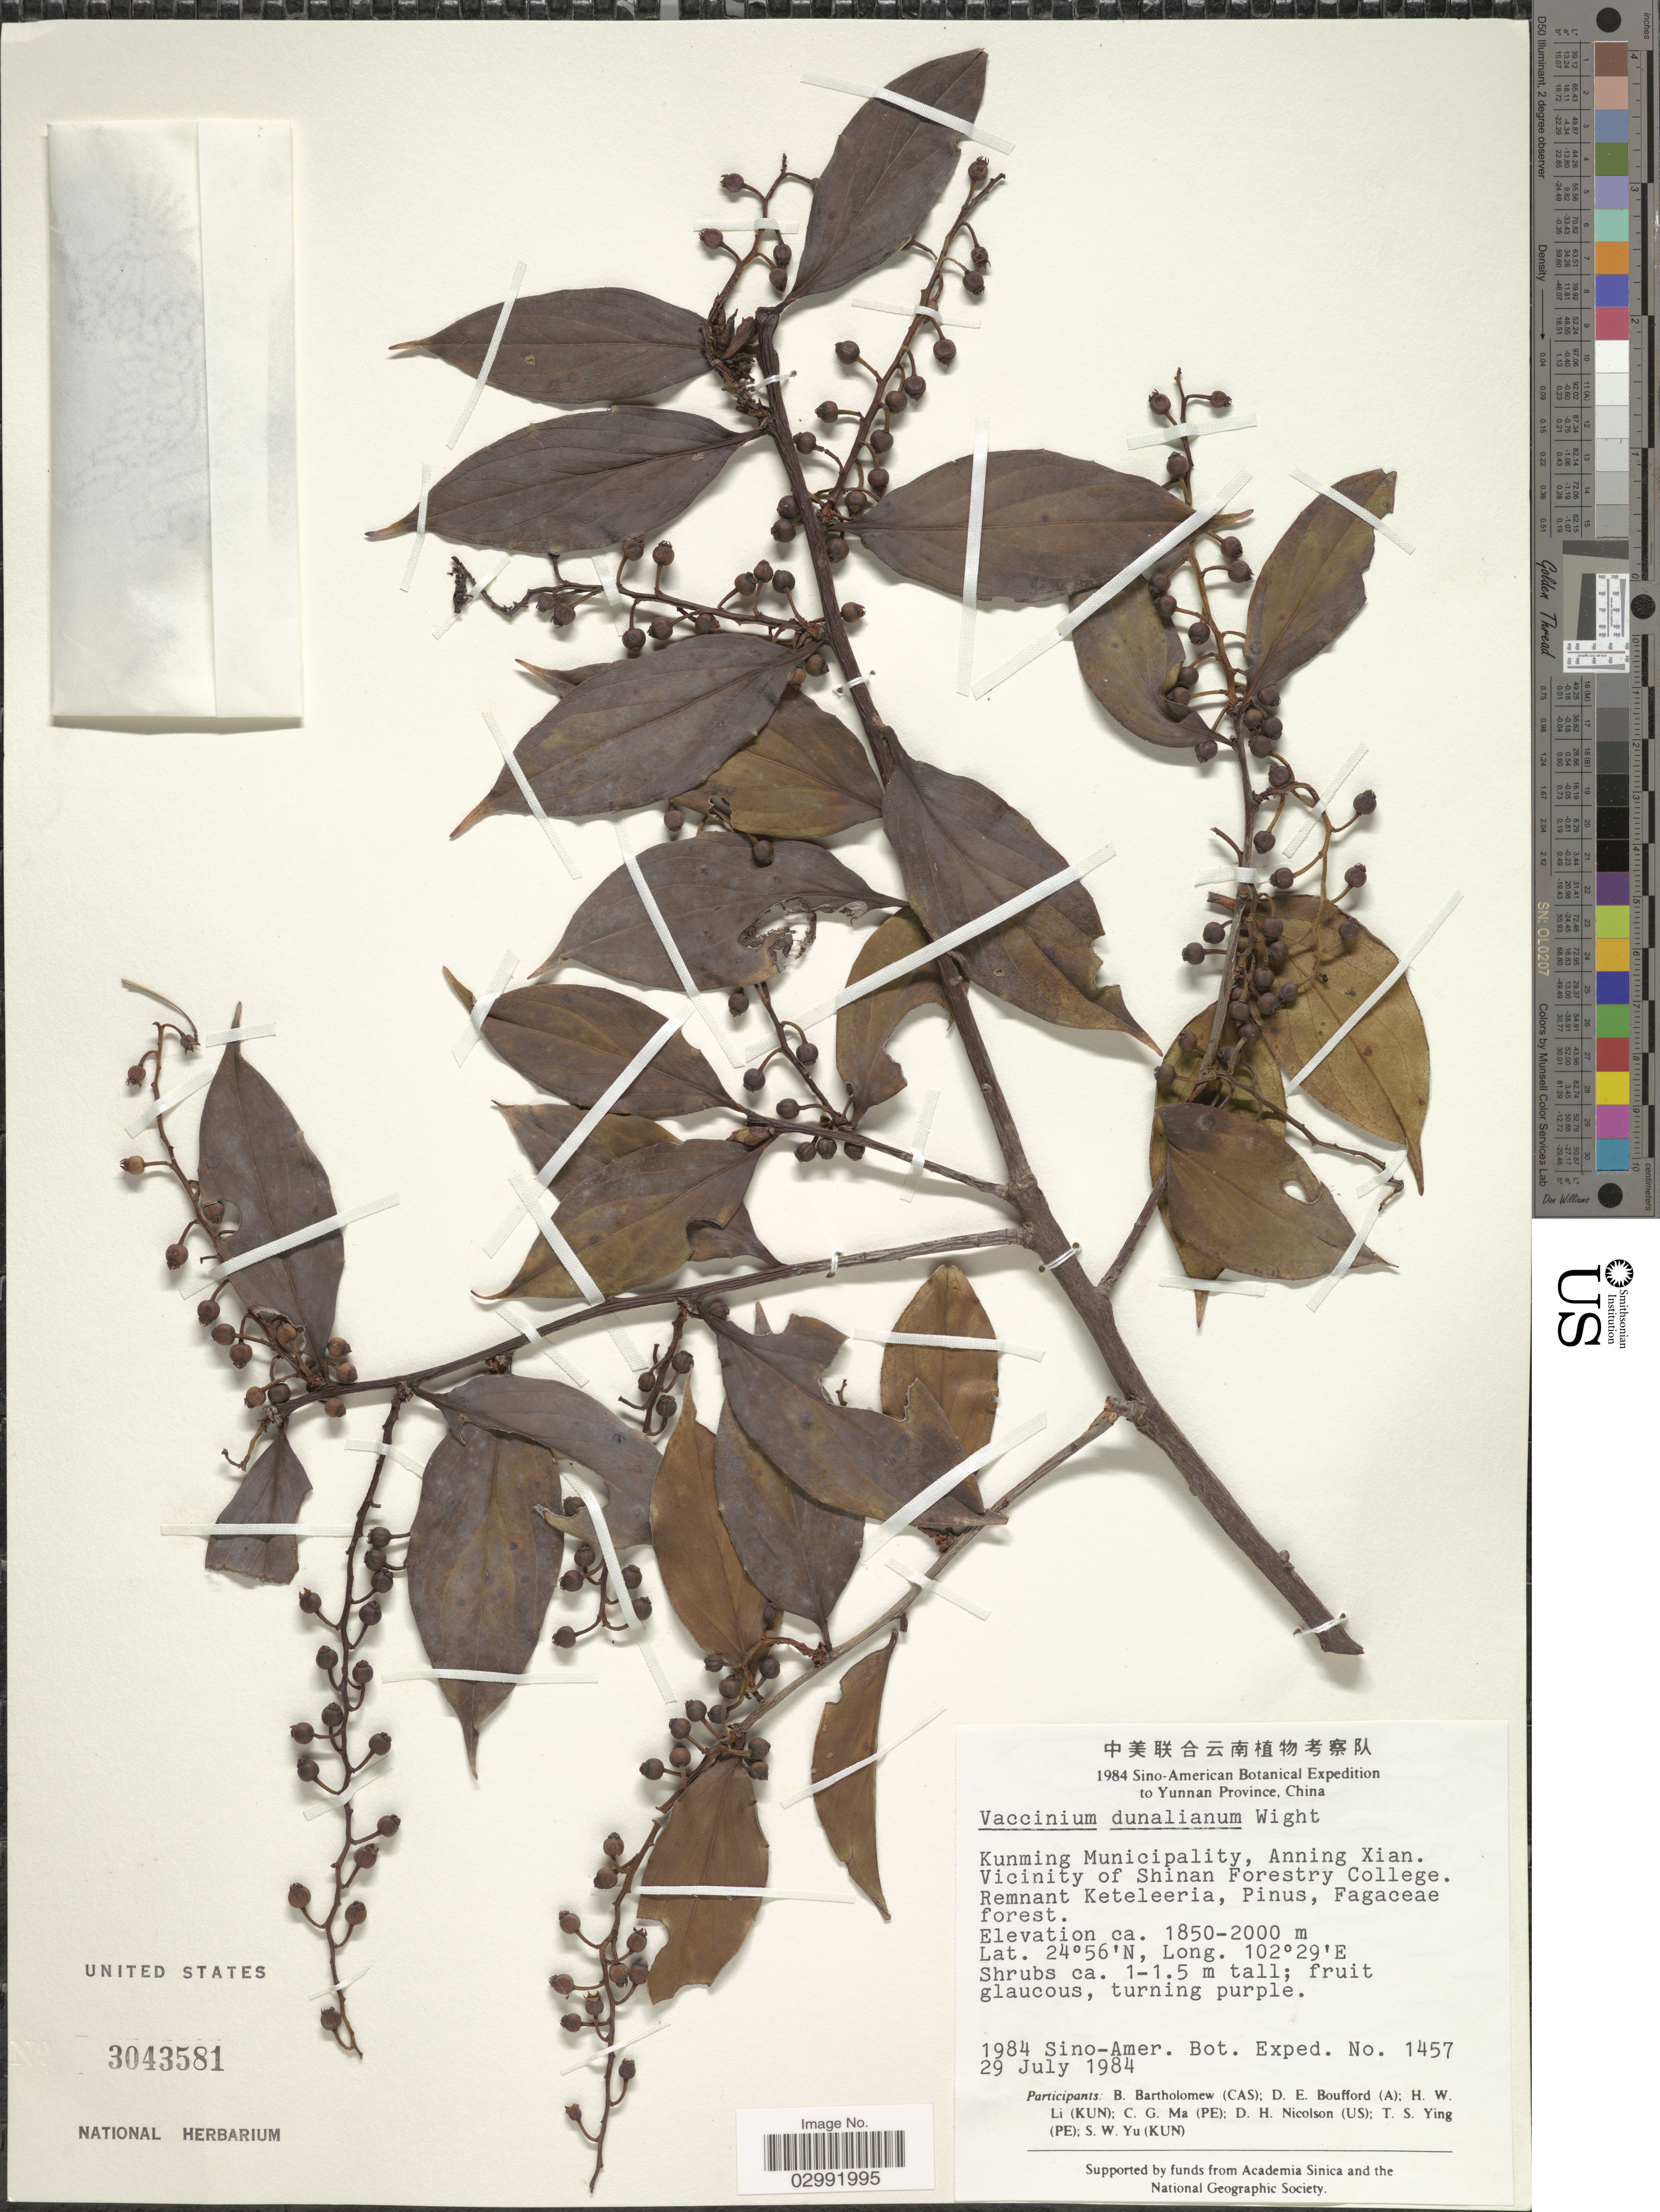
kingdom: Plantae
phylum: Tracheophyta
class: Magnoliopsida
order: Ericales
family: Ericaceae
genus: Vaccinium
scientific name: Vaccinium dunalianum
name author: Wight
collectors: Sino-Amer. Bot. Exped. 1984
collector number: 1457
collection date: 1984-07-29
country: China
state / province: Yunnan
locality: Kunming Municipality, Anning Xian. Vicinity of Shinan Forestry College.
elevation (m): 1850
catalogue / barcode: US 3043581